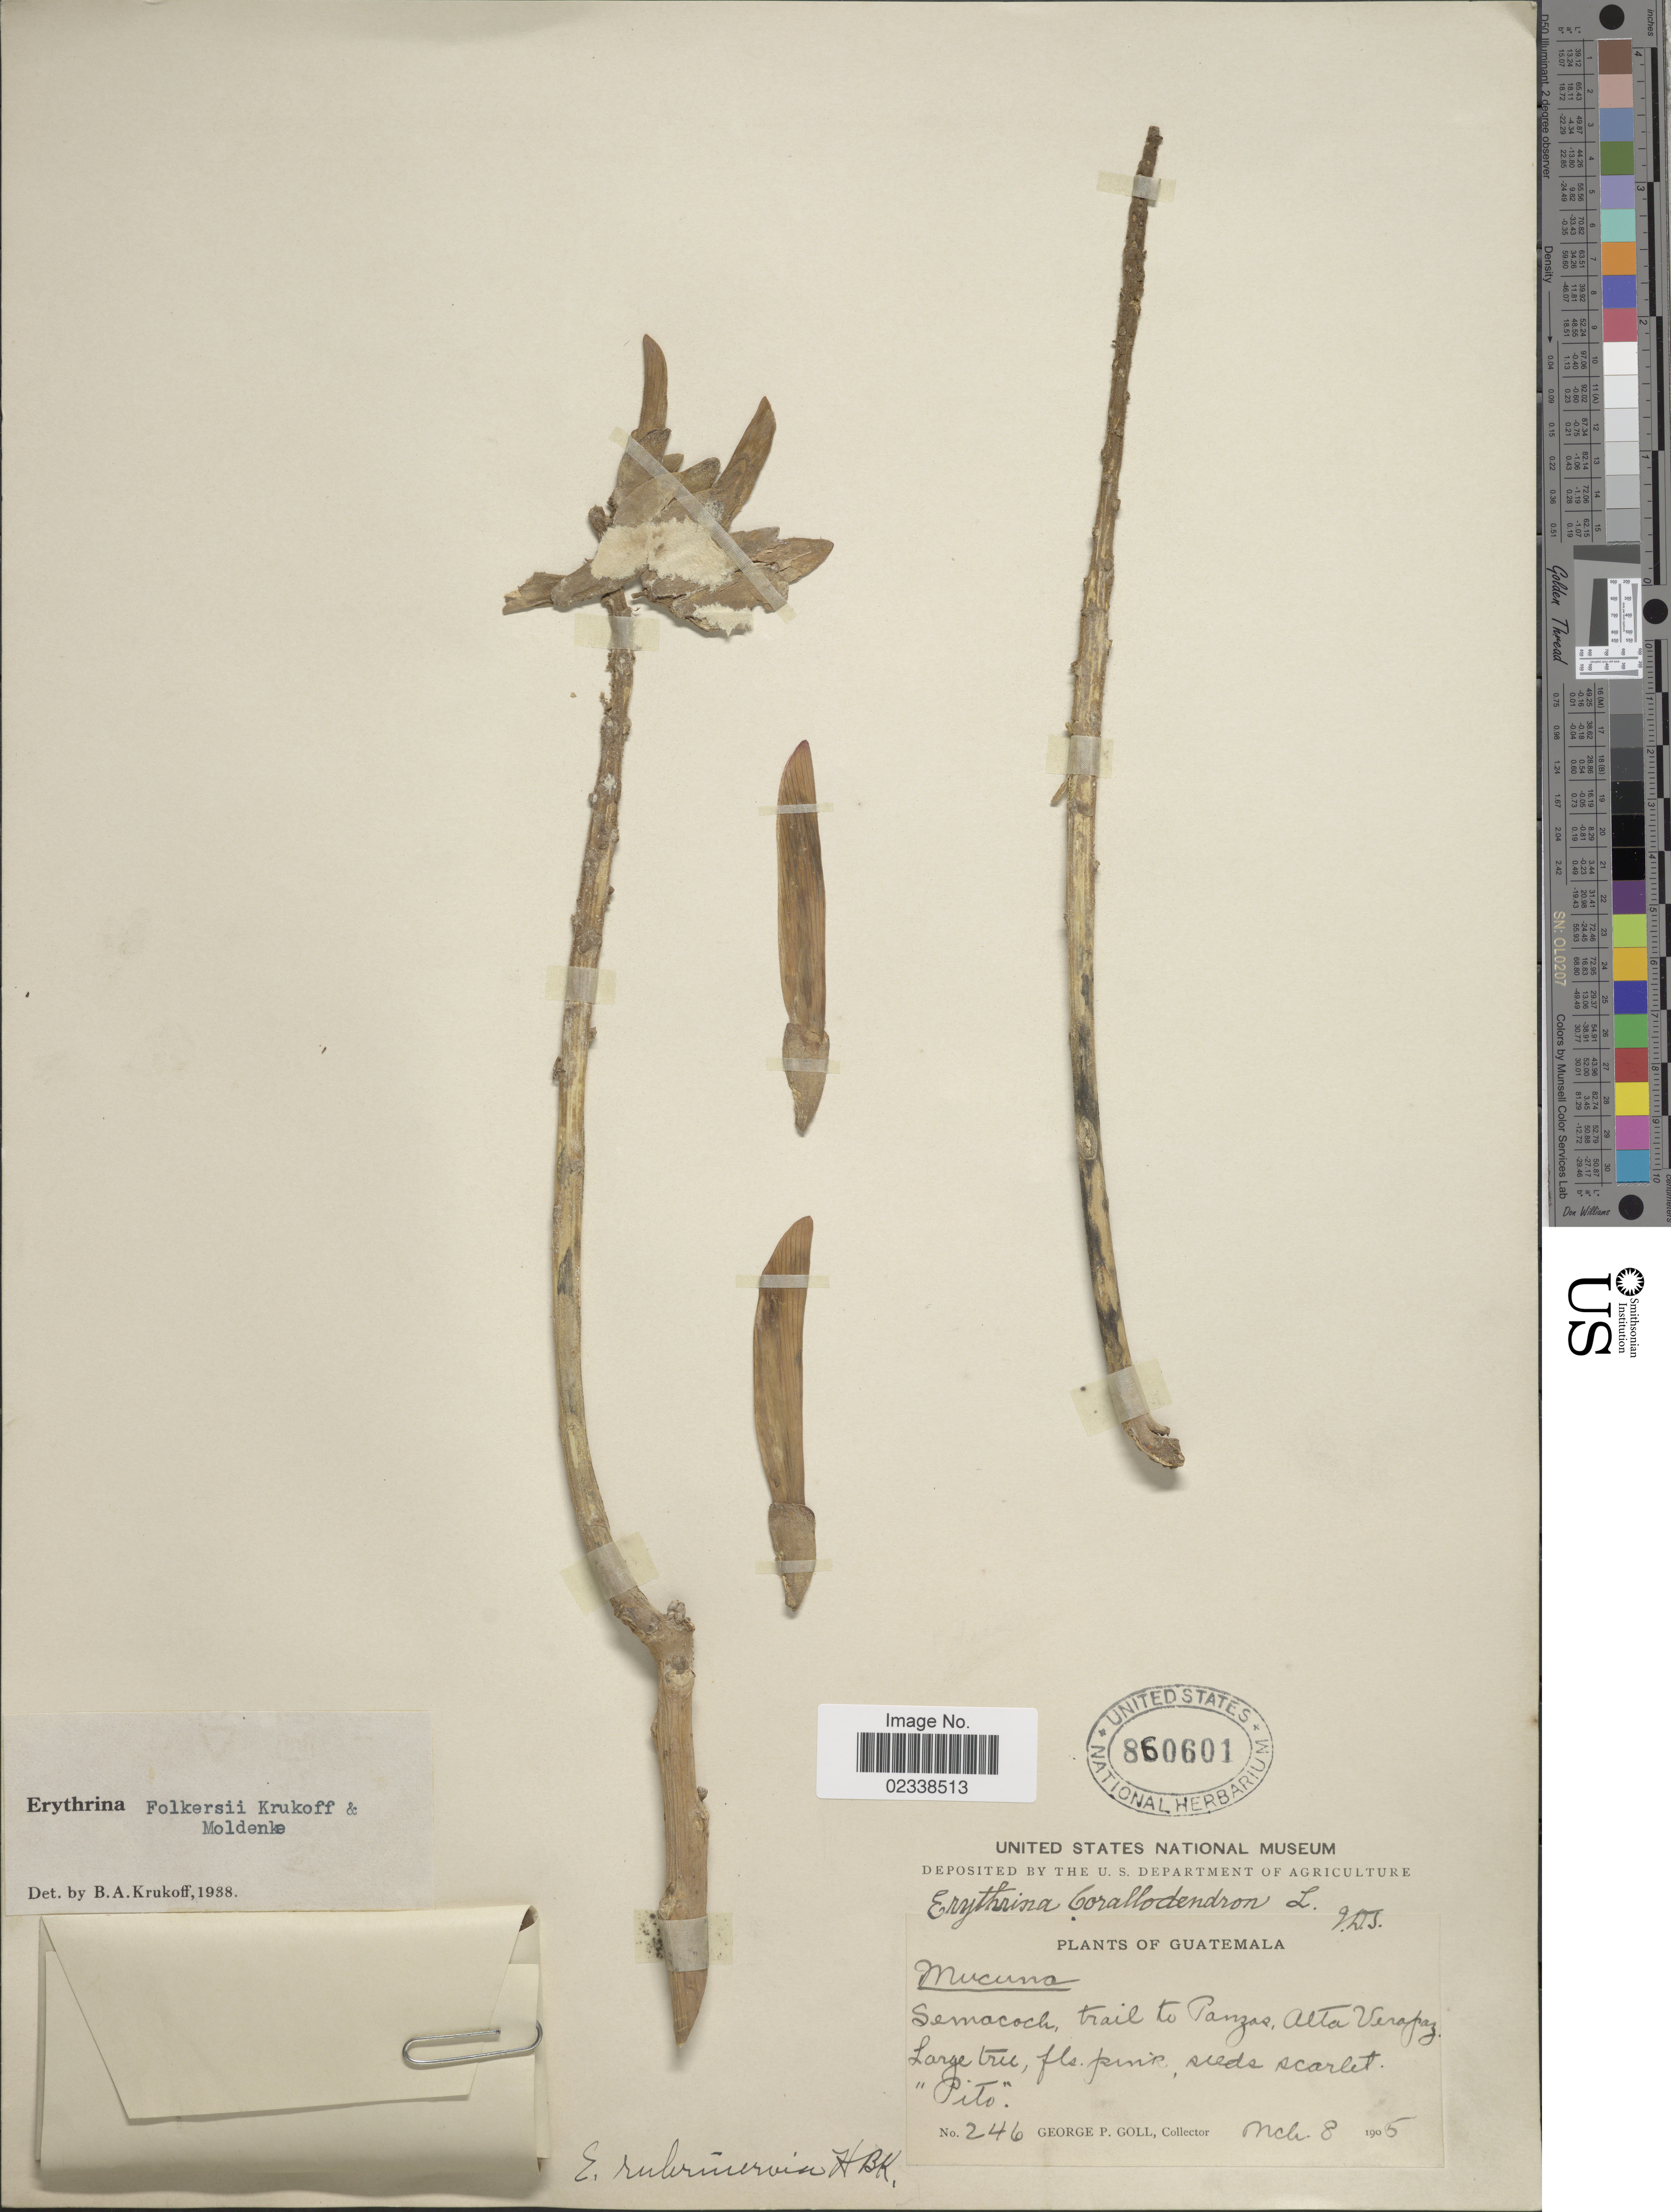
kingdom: Plantae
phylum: Tracheophyta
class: Magnoliopsida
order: Fabales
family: Fabaceae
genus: Erythrina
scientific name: Erythrina folkersii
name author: Krukoff & Moldenke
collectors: G. P. Goll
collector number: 246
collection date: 1905-03-08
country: Guatemala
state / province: Alta Verapaz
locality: Semacoch, trail to Panzas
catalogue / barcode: US 860601